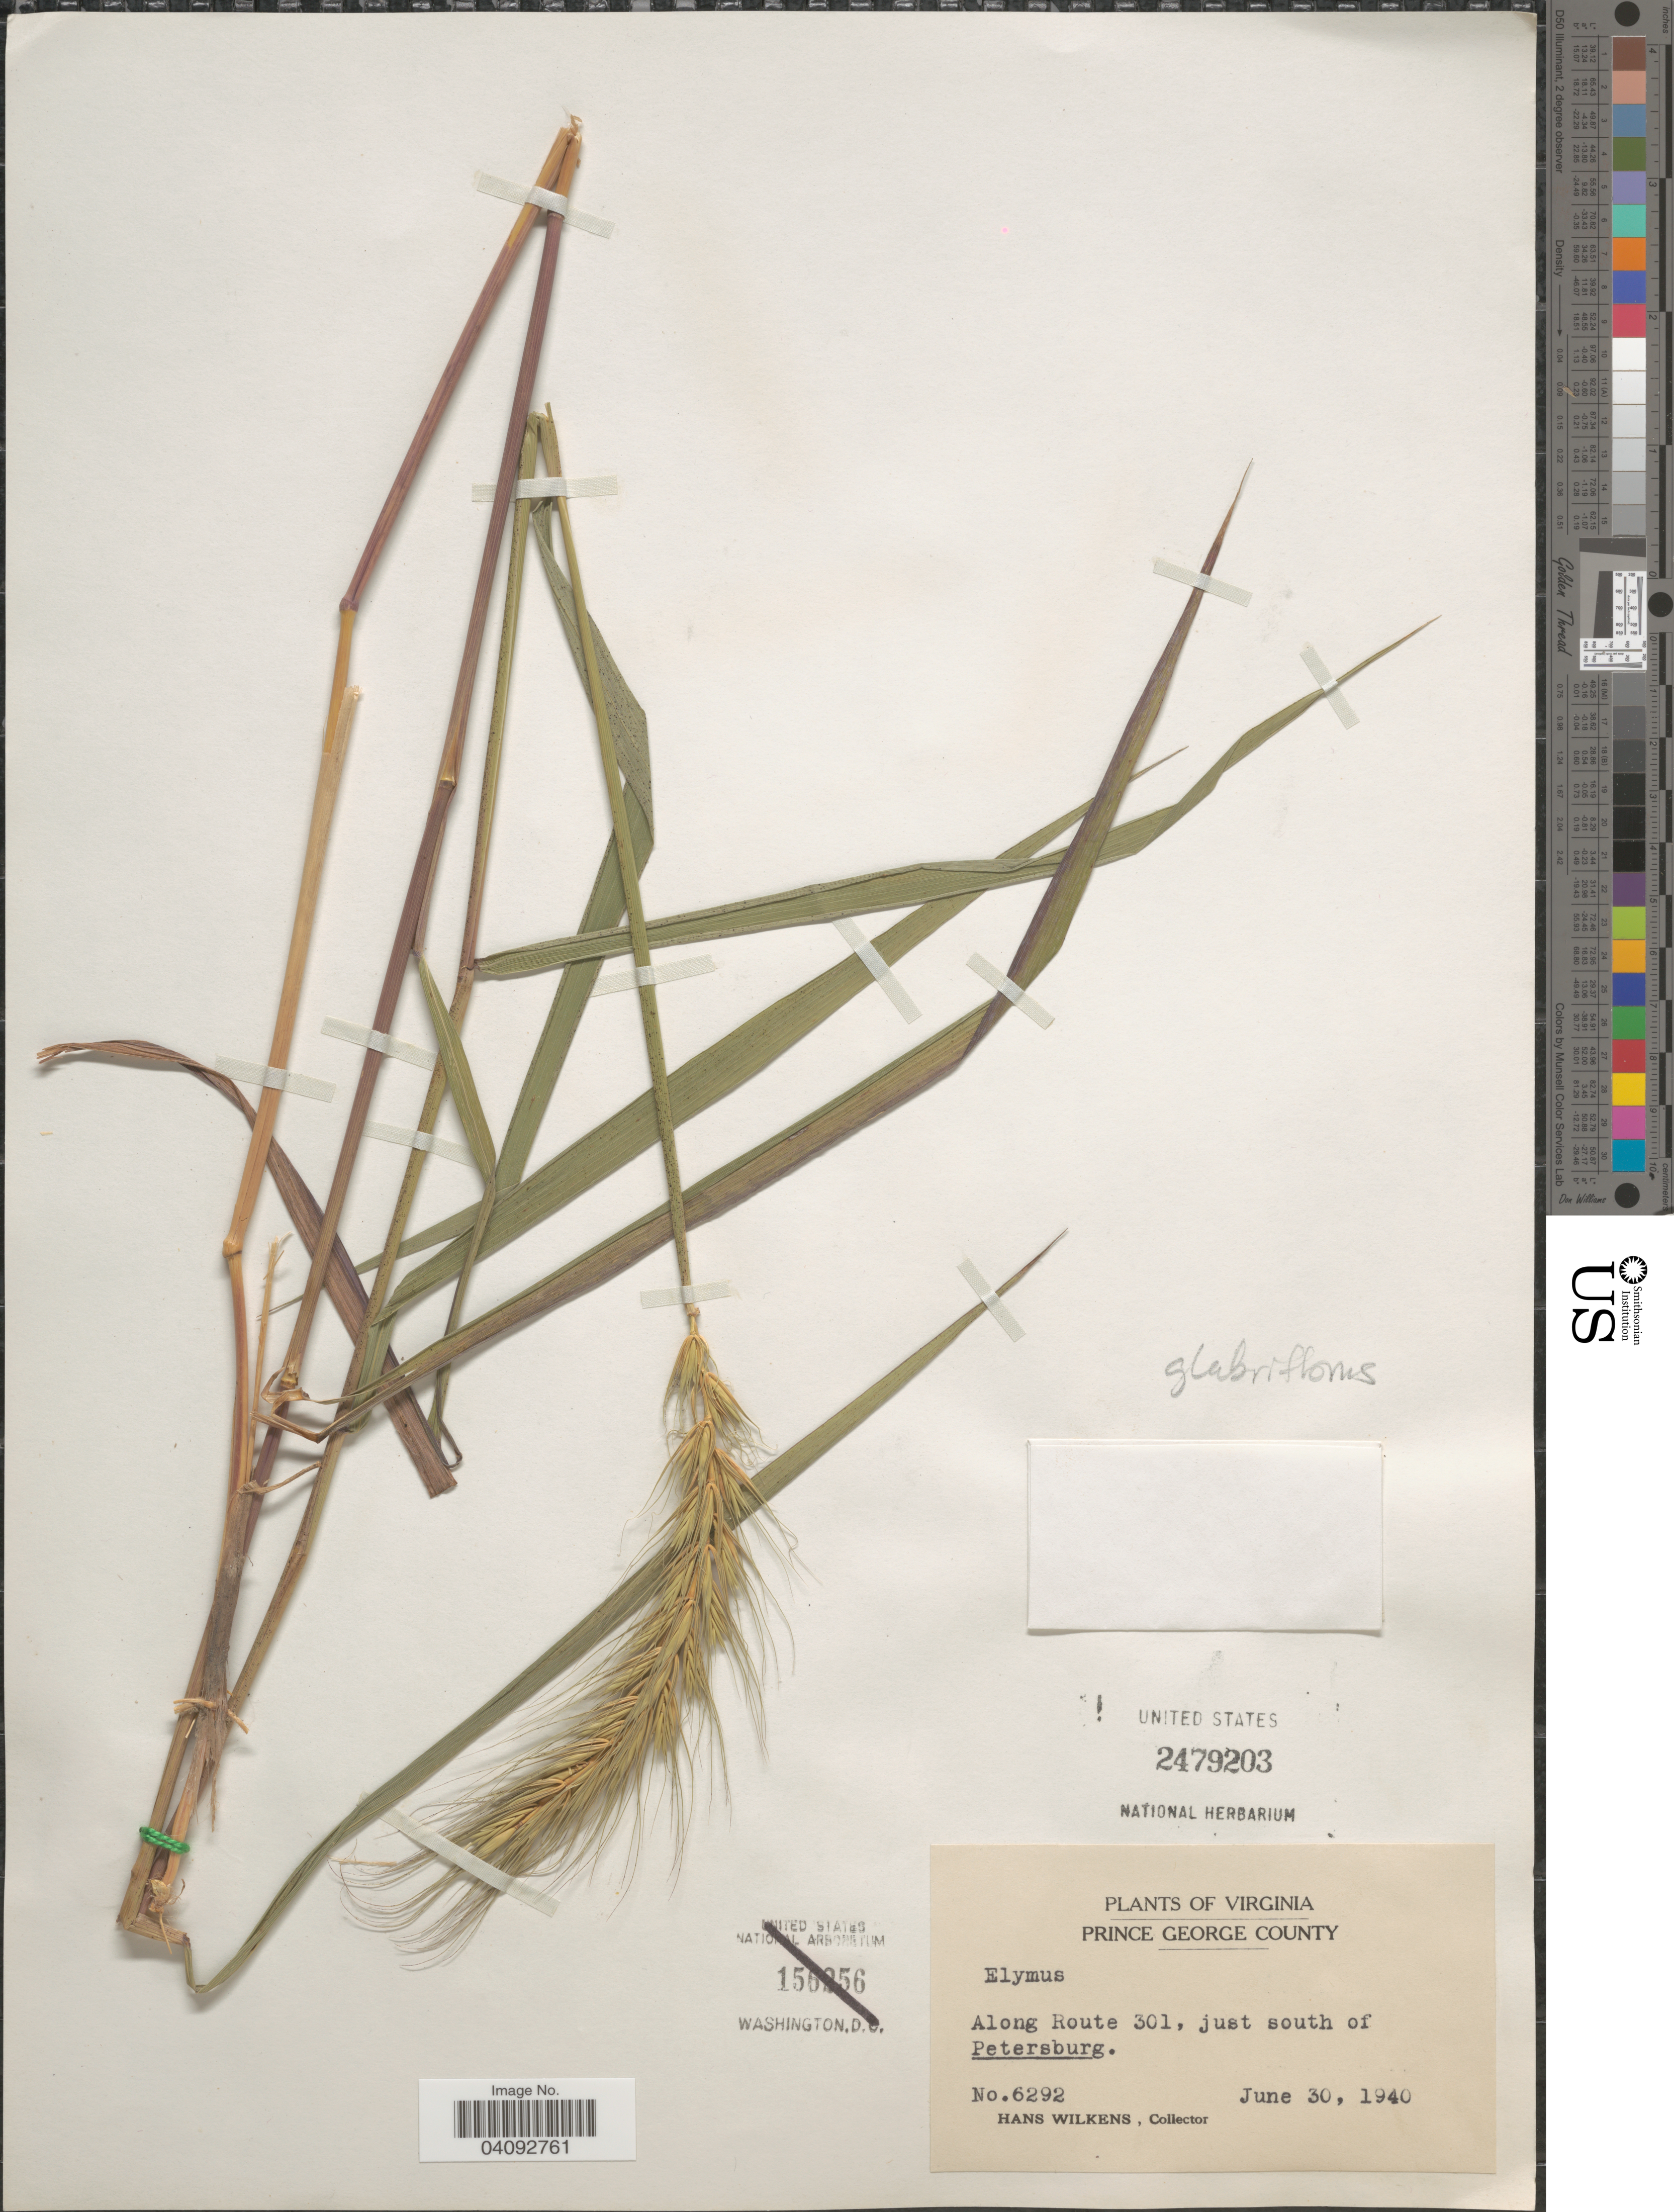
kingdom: Plantae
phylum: Tracheophyta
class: Liliopsida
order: Poales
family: Poaceae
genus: Elymus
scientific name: Elymus glabriflorus var. glabriflorus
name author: (Vasey ex L.H. Dewey) Scribn. & C.R. Ball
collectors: H. Wilkens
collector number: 6292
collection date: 1940-06-30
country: United States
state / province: Virginia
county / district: Prince George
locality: Prince George County. Along Route 301, just south of Petersburg.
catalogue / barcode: US 2479203